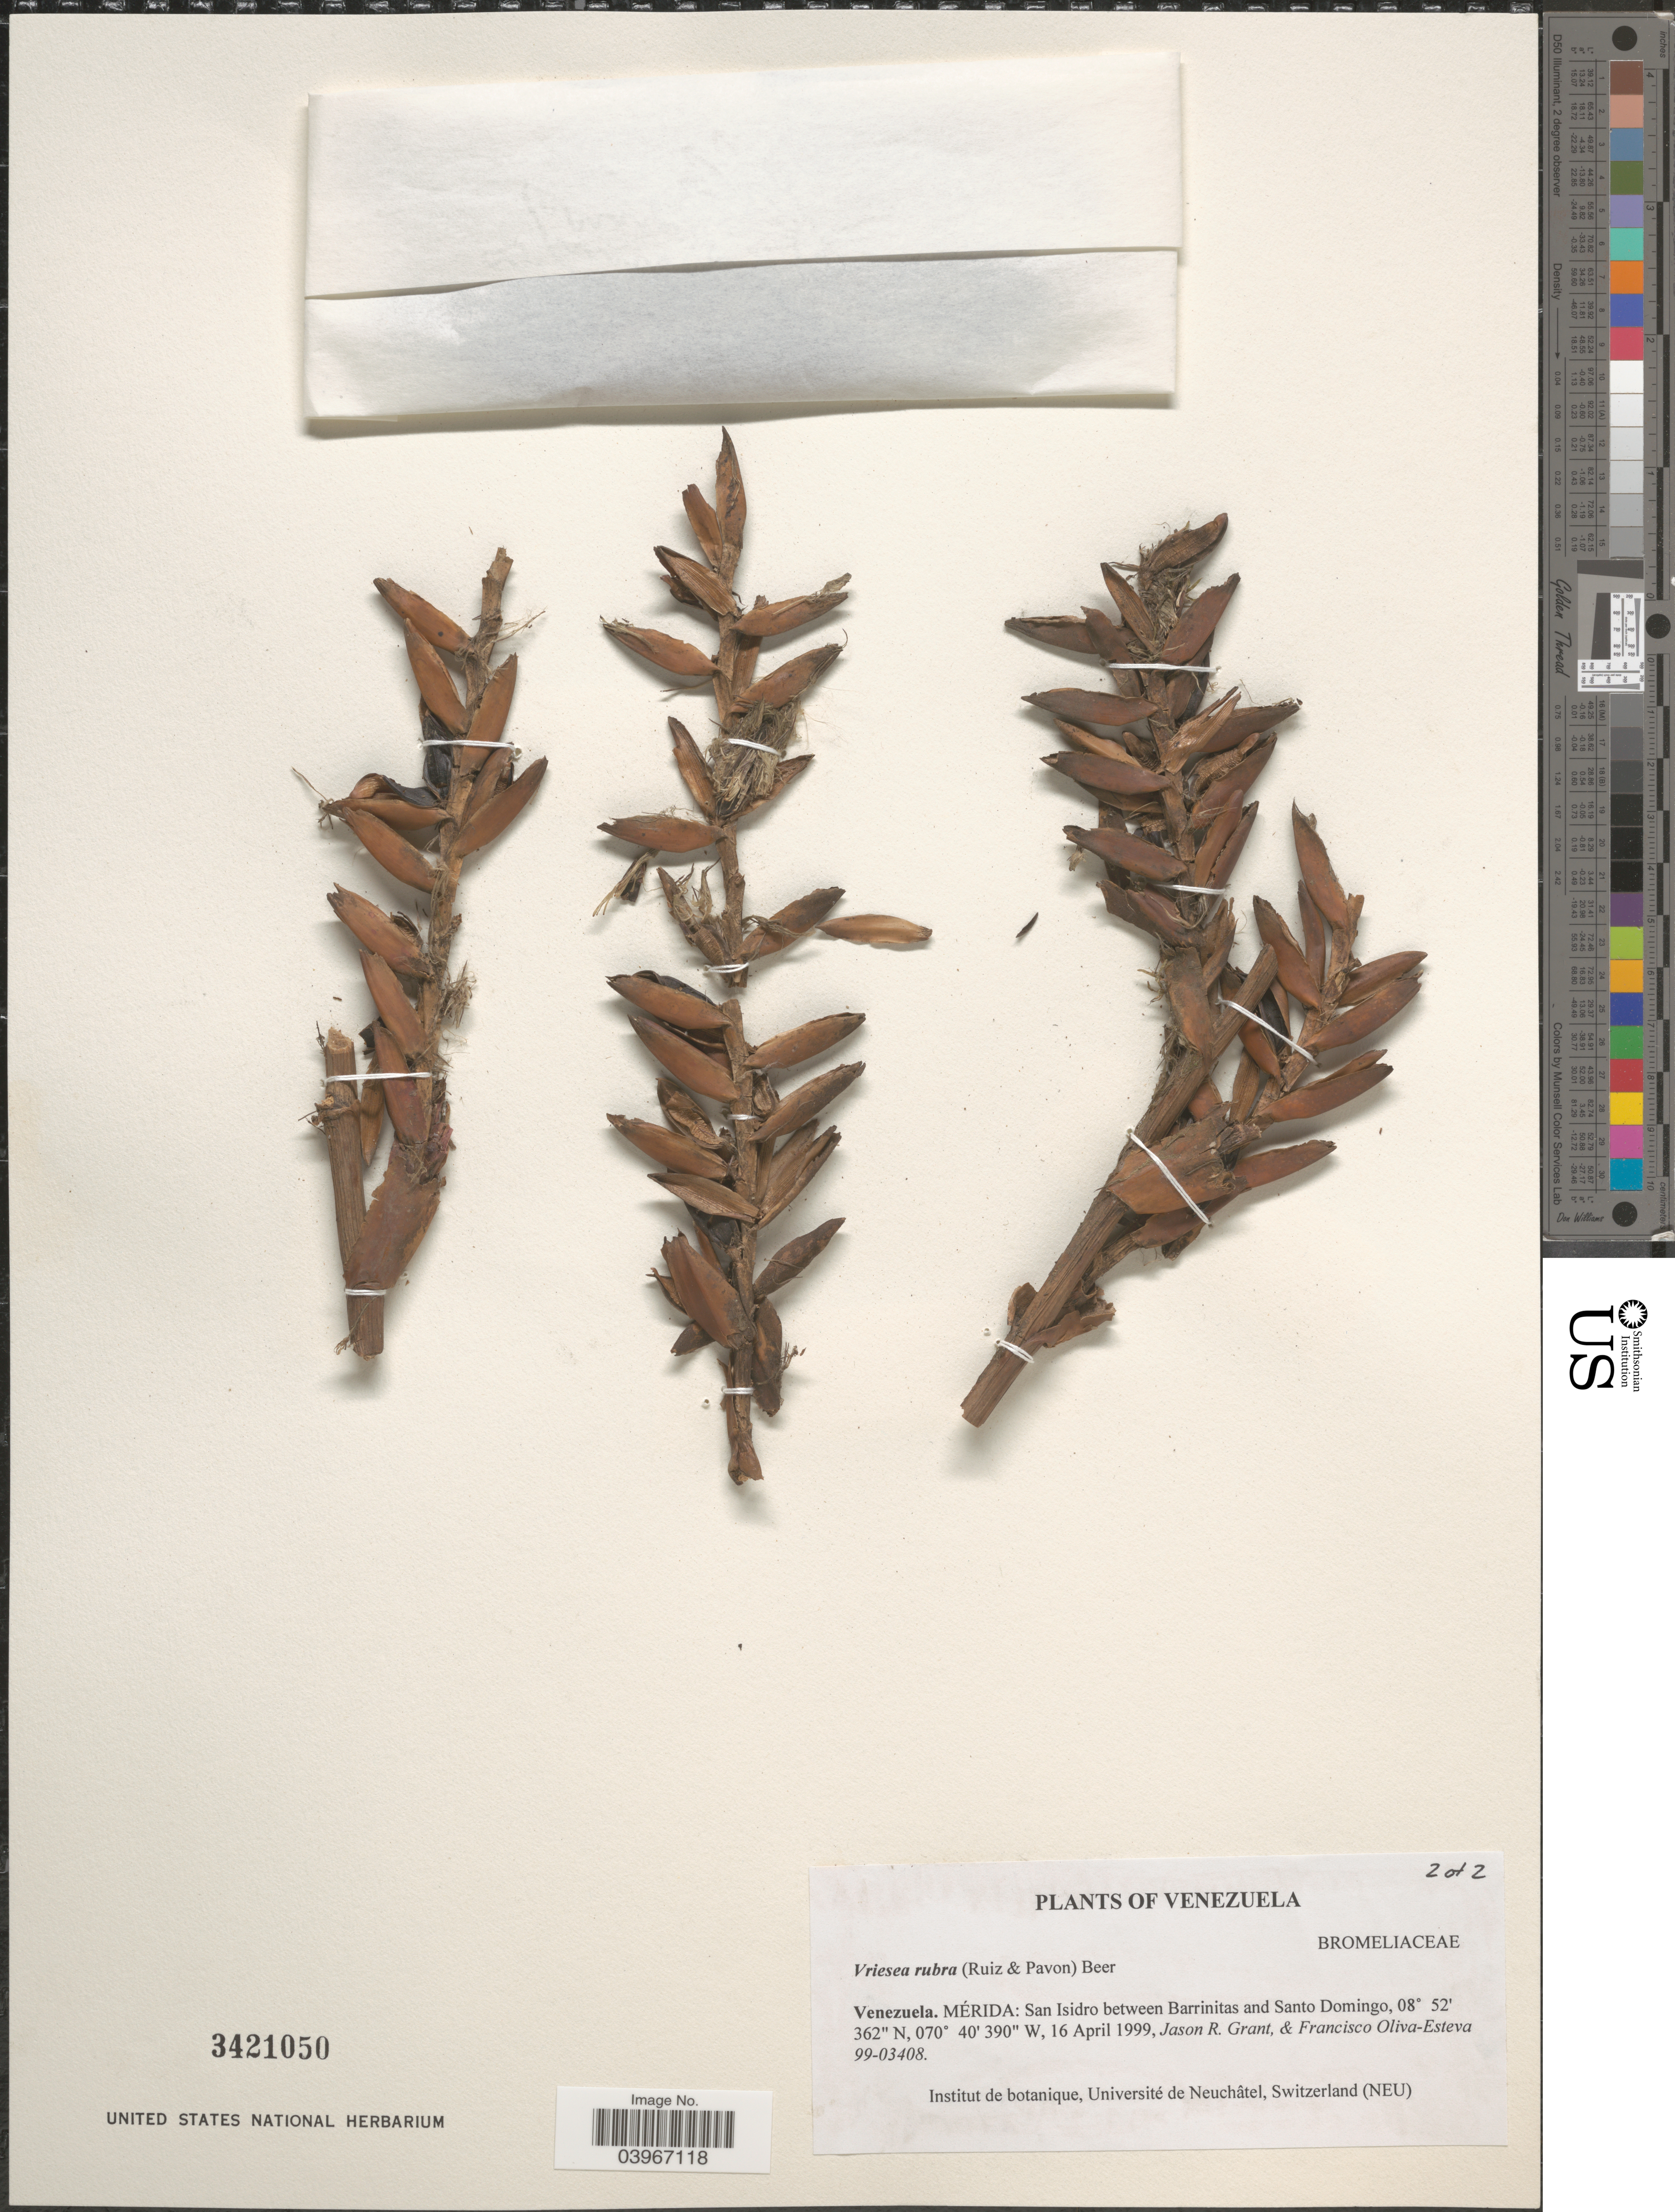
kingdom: Plantae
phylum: Tracheophyta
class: Liliopsida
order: Poales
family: Bromeliaceae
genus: Vriesea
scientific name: Vriesea rubra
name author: (Ruiz & Pav.) Beer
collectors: J. R. Grant & F. Oliva-Esteva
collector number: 99-03408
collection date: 1999-04-16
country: Venezuela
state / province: Merida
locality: San Isidro between Barrinitas and Santo Domingo.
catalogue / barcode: US 3421050